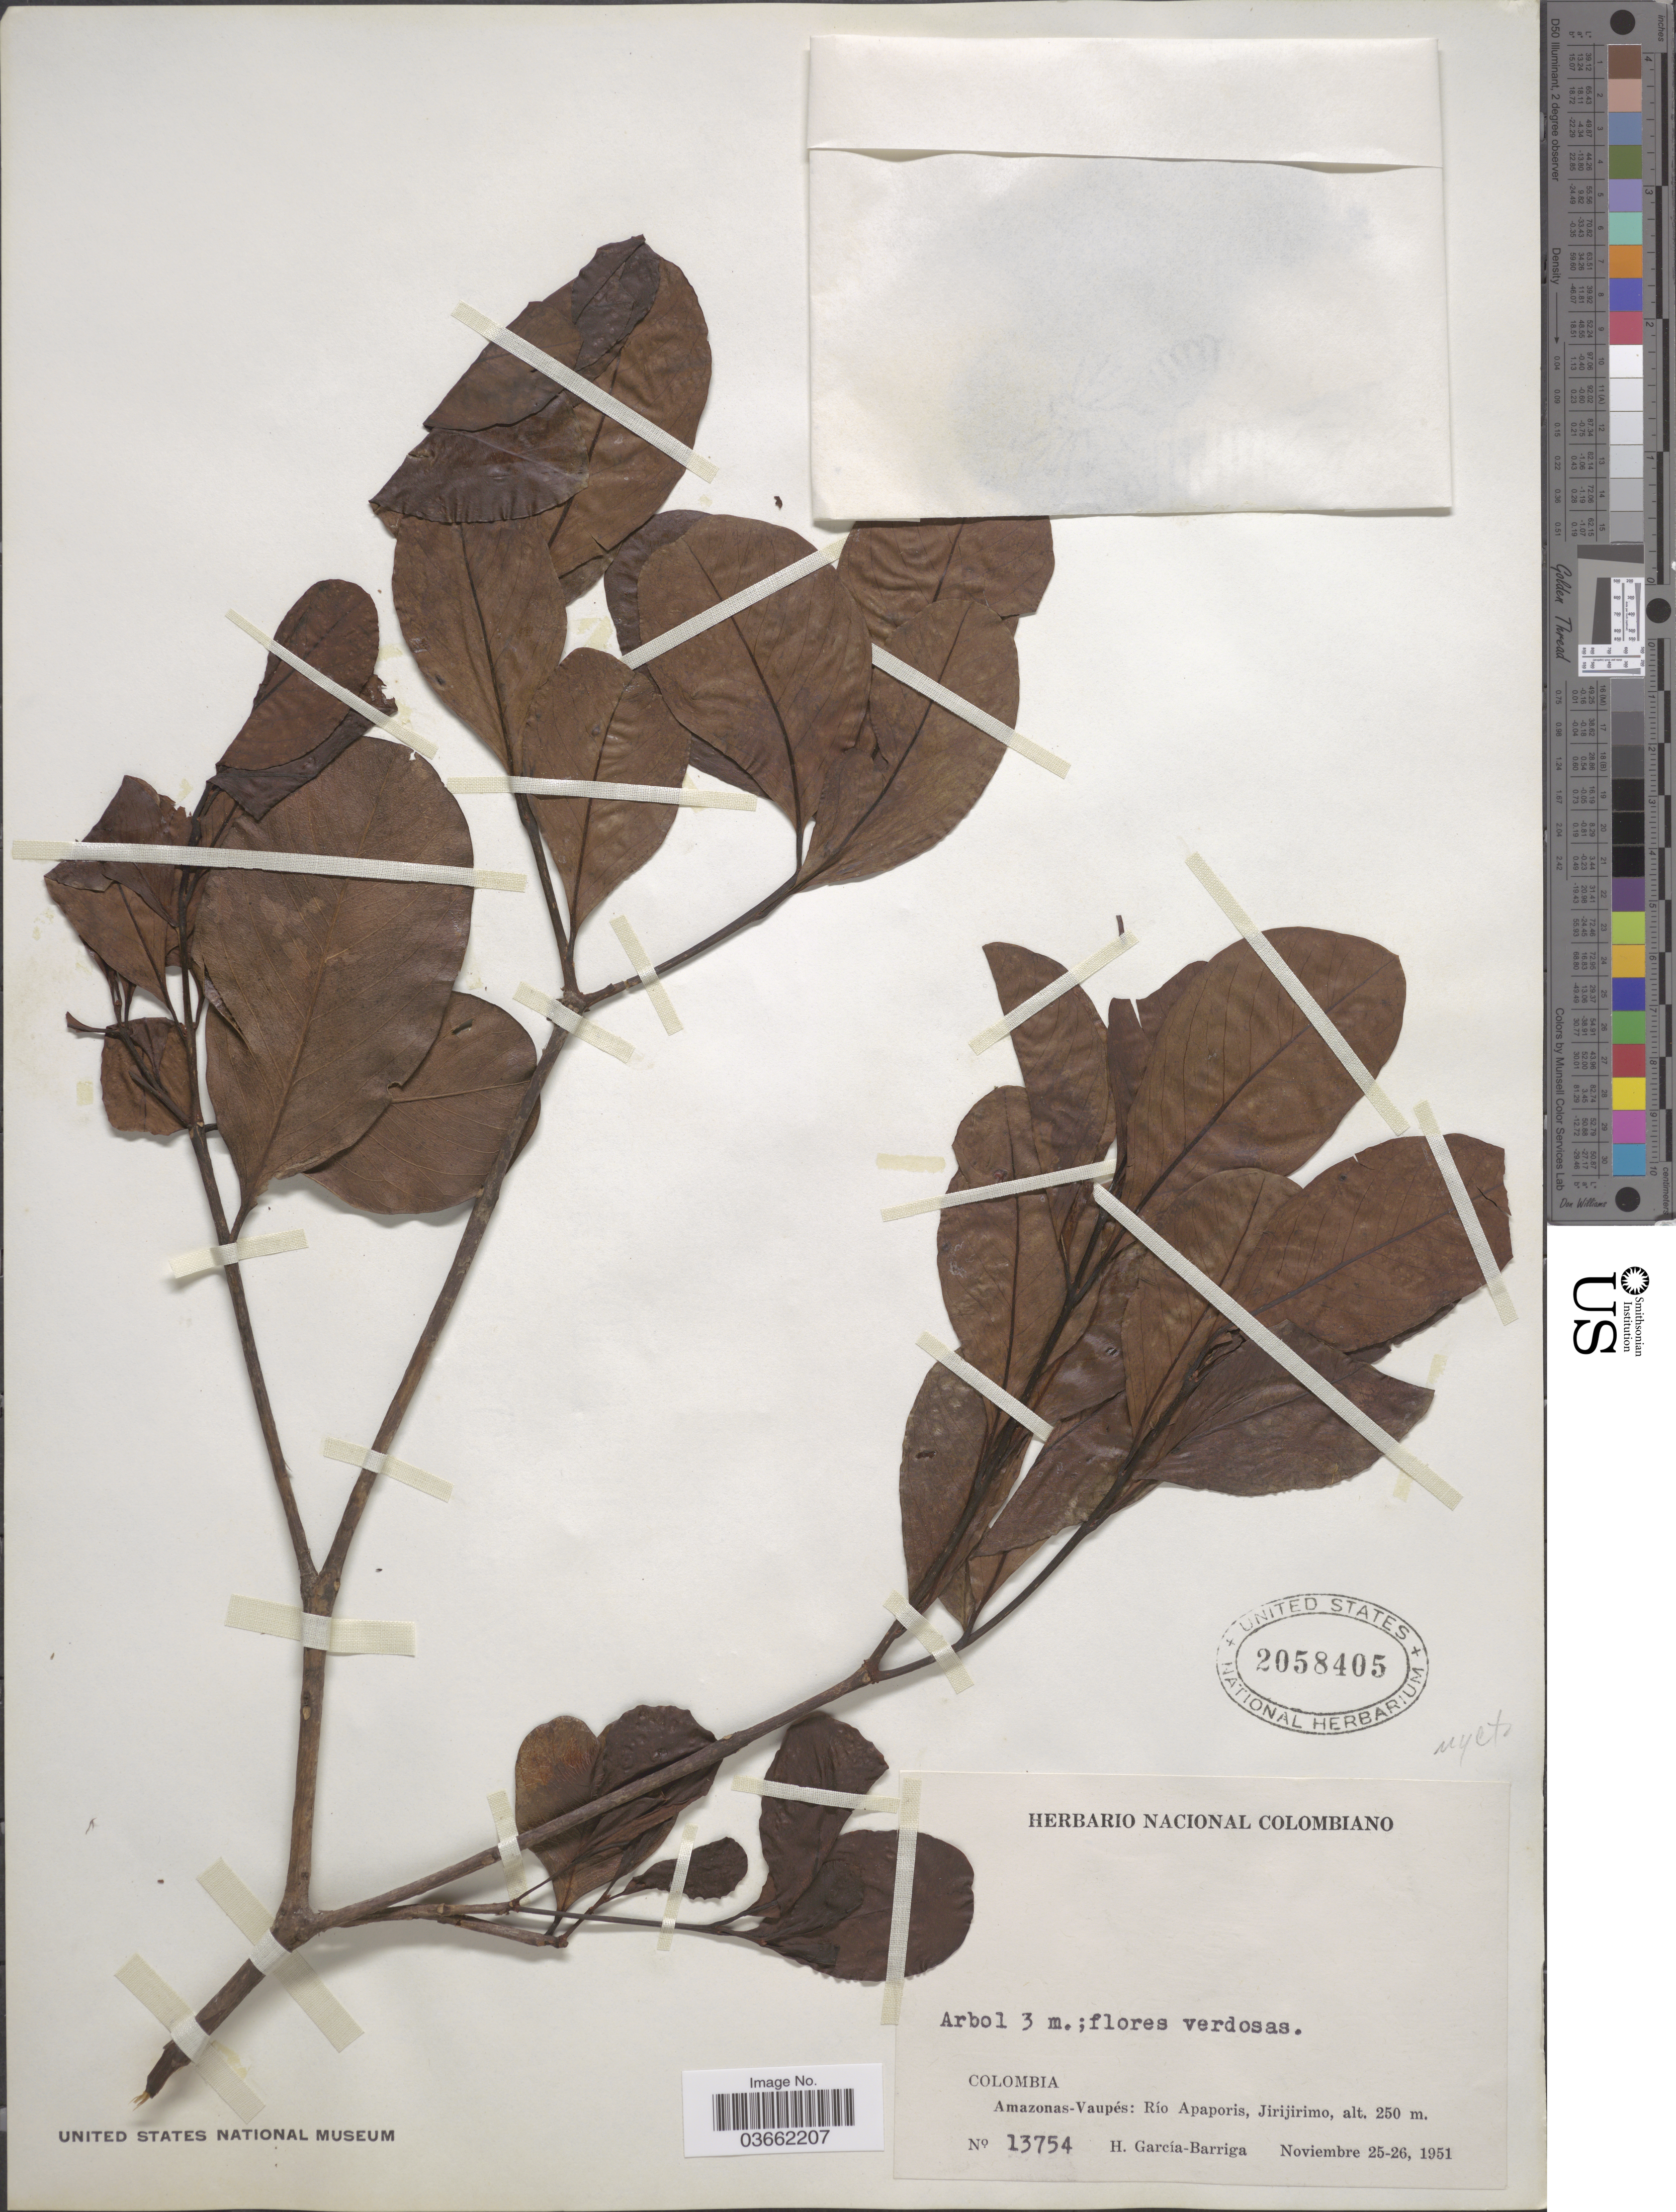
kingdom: Plantae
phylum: Tracheophyta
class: Magnoliopsida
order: Caryophyllales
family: Nyctaginaceae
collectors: H. García Barriga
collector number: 13754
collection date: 1951-11-25/1951-11-26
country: Colombia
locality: Amazonas-Vaupés: Río Apaporis, Jirijirimo.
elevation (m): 250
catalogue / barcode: US 2058405